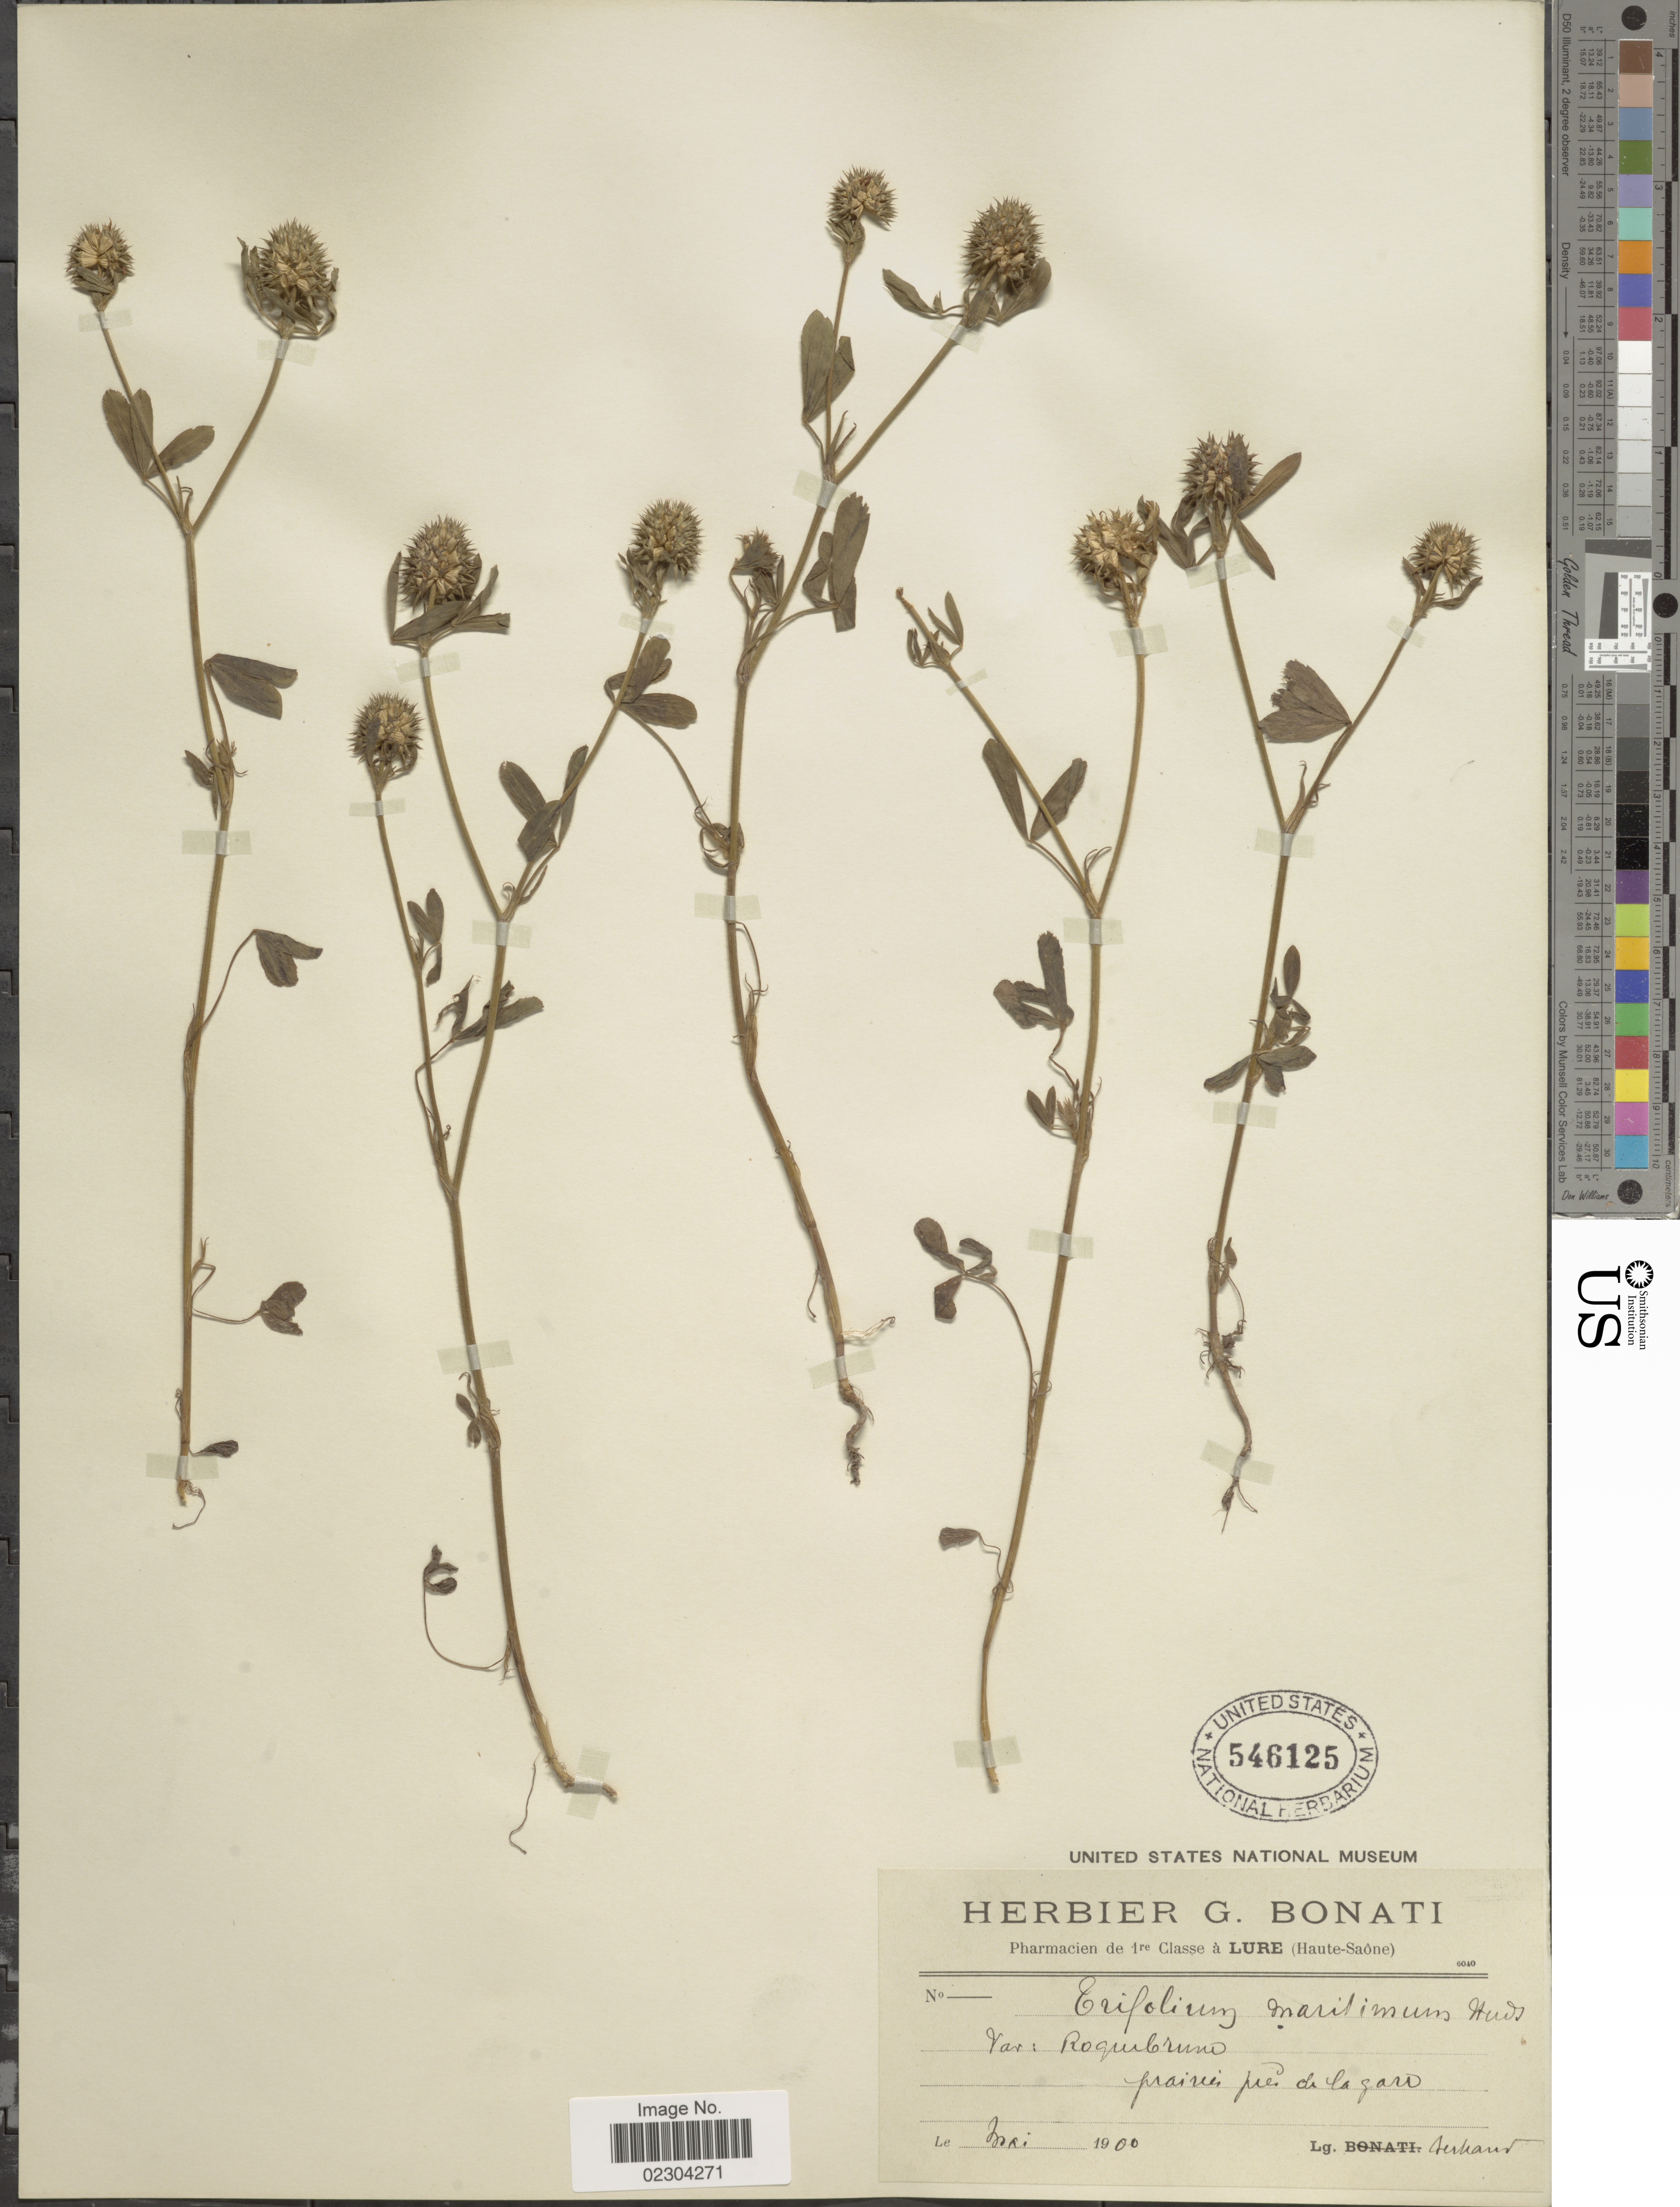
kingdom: Plantae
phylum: Tracheophyta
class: Magnoliopsida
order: Fabales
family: Fabaceae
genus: Trifolium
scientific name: Trifolium maritimum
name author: Huds.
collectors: C. Bertrand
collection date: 1900-05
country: France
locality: Var: Roquibruru prairie pres de la garo [interpreted]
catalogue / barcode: US 546125